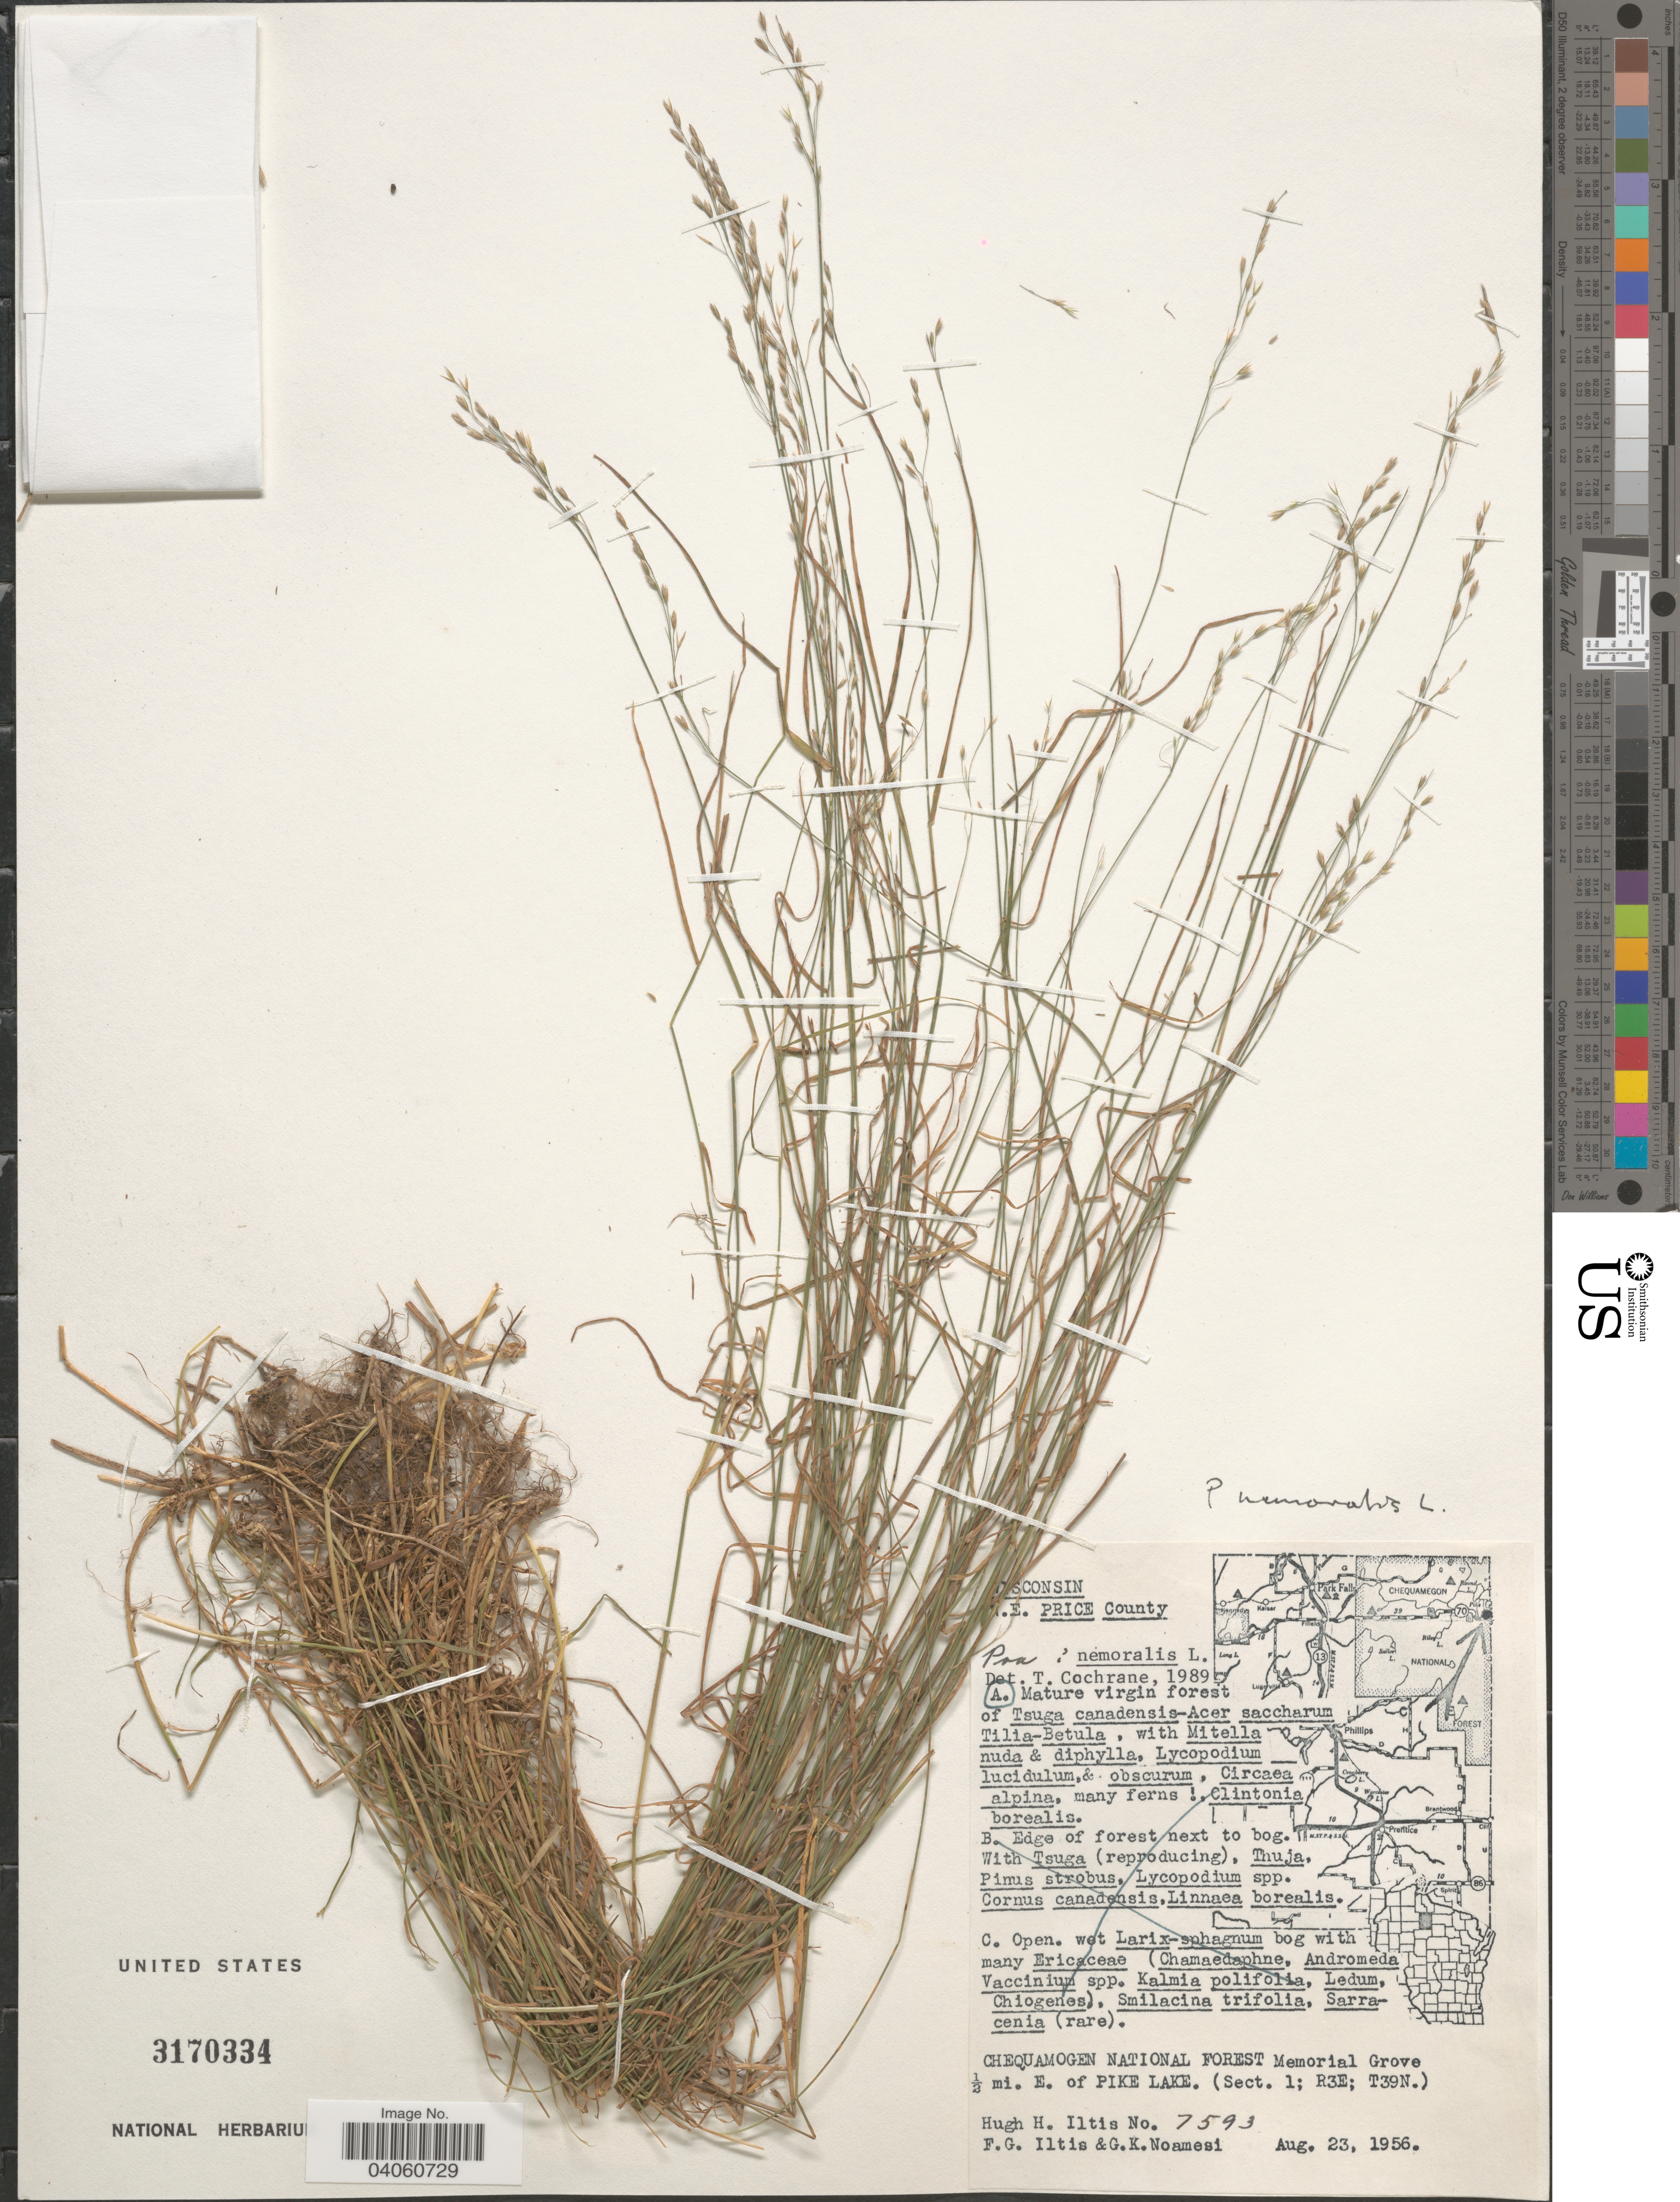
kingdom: Plantae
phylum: Tracheophyta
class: Liliopsida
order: Poales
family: Poaceae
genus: Poa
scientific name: Poa nemoralis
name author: L.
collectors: H. H. Iltis, F. Iltis & G. Noamesi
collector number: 7593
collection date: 1956-08-23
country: United States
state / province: Wisconsin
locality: N.E. Price County. Chequamogen National Forest Memorial Grove ½ mi. E. of Pike Lake. (Sect. 1; R3E; T39N.).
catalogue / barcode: US 3170334